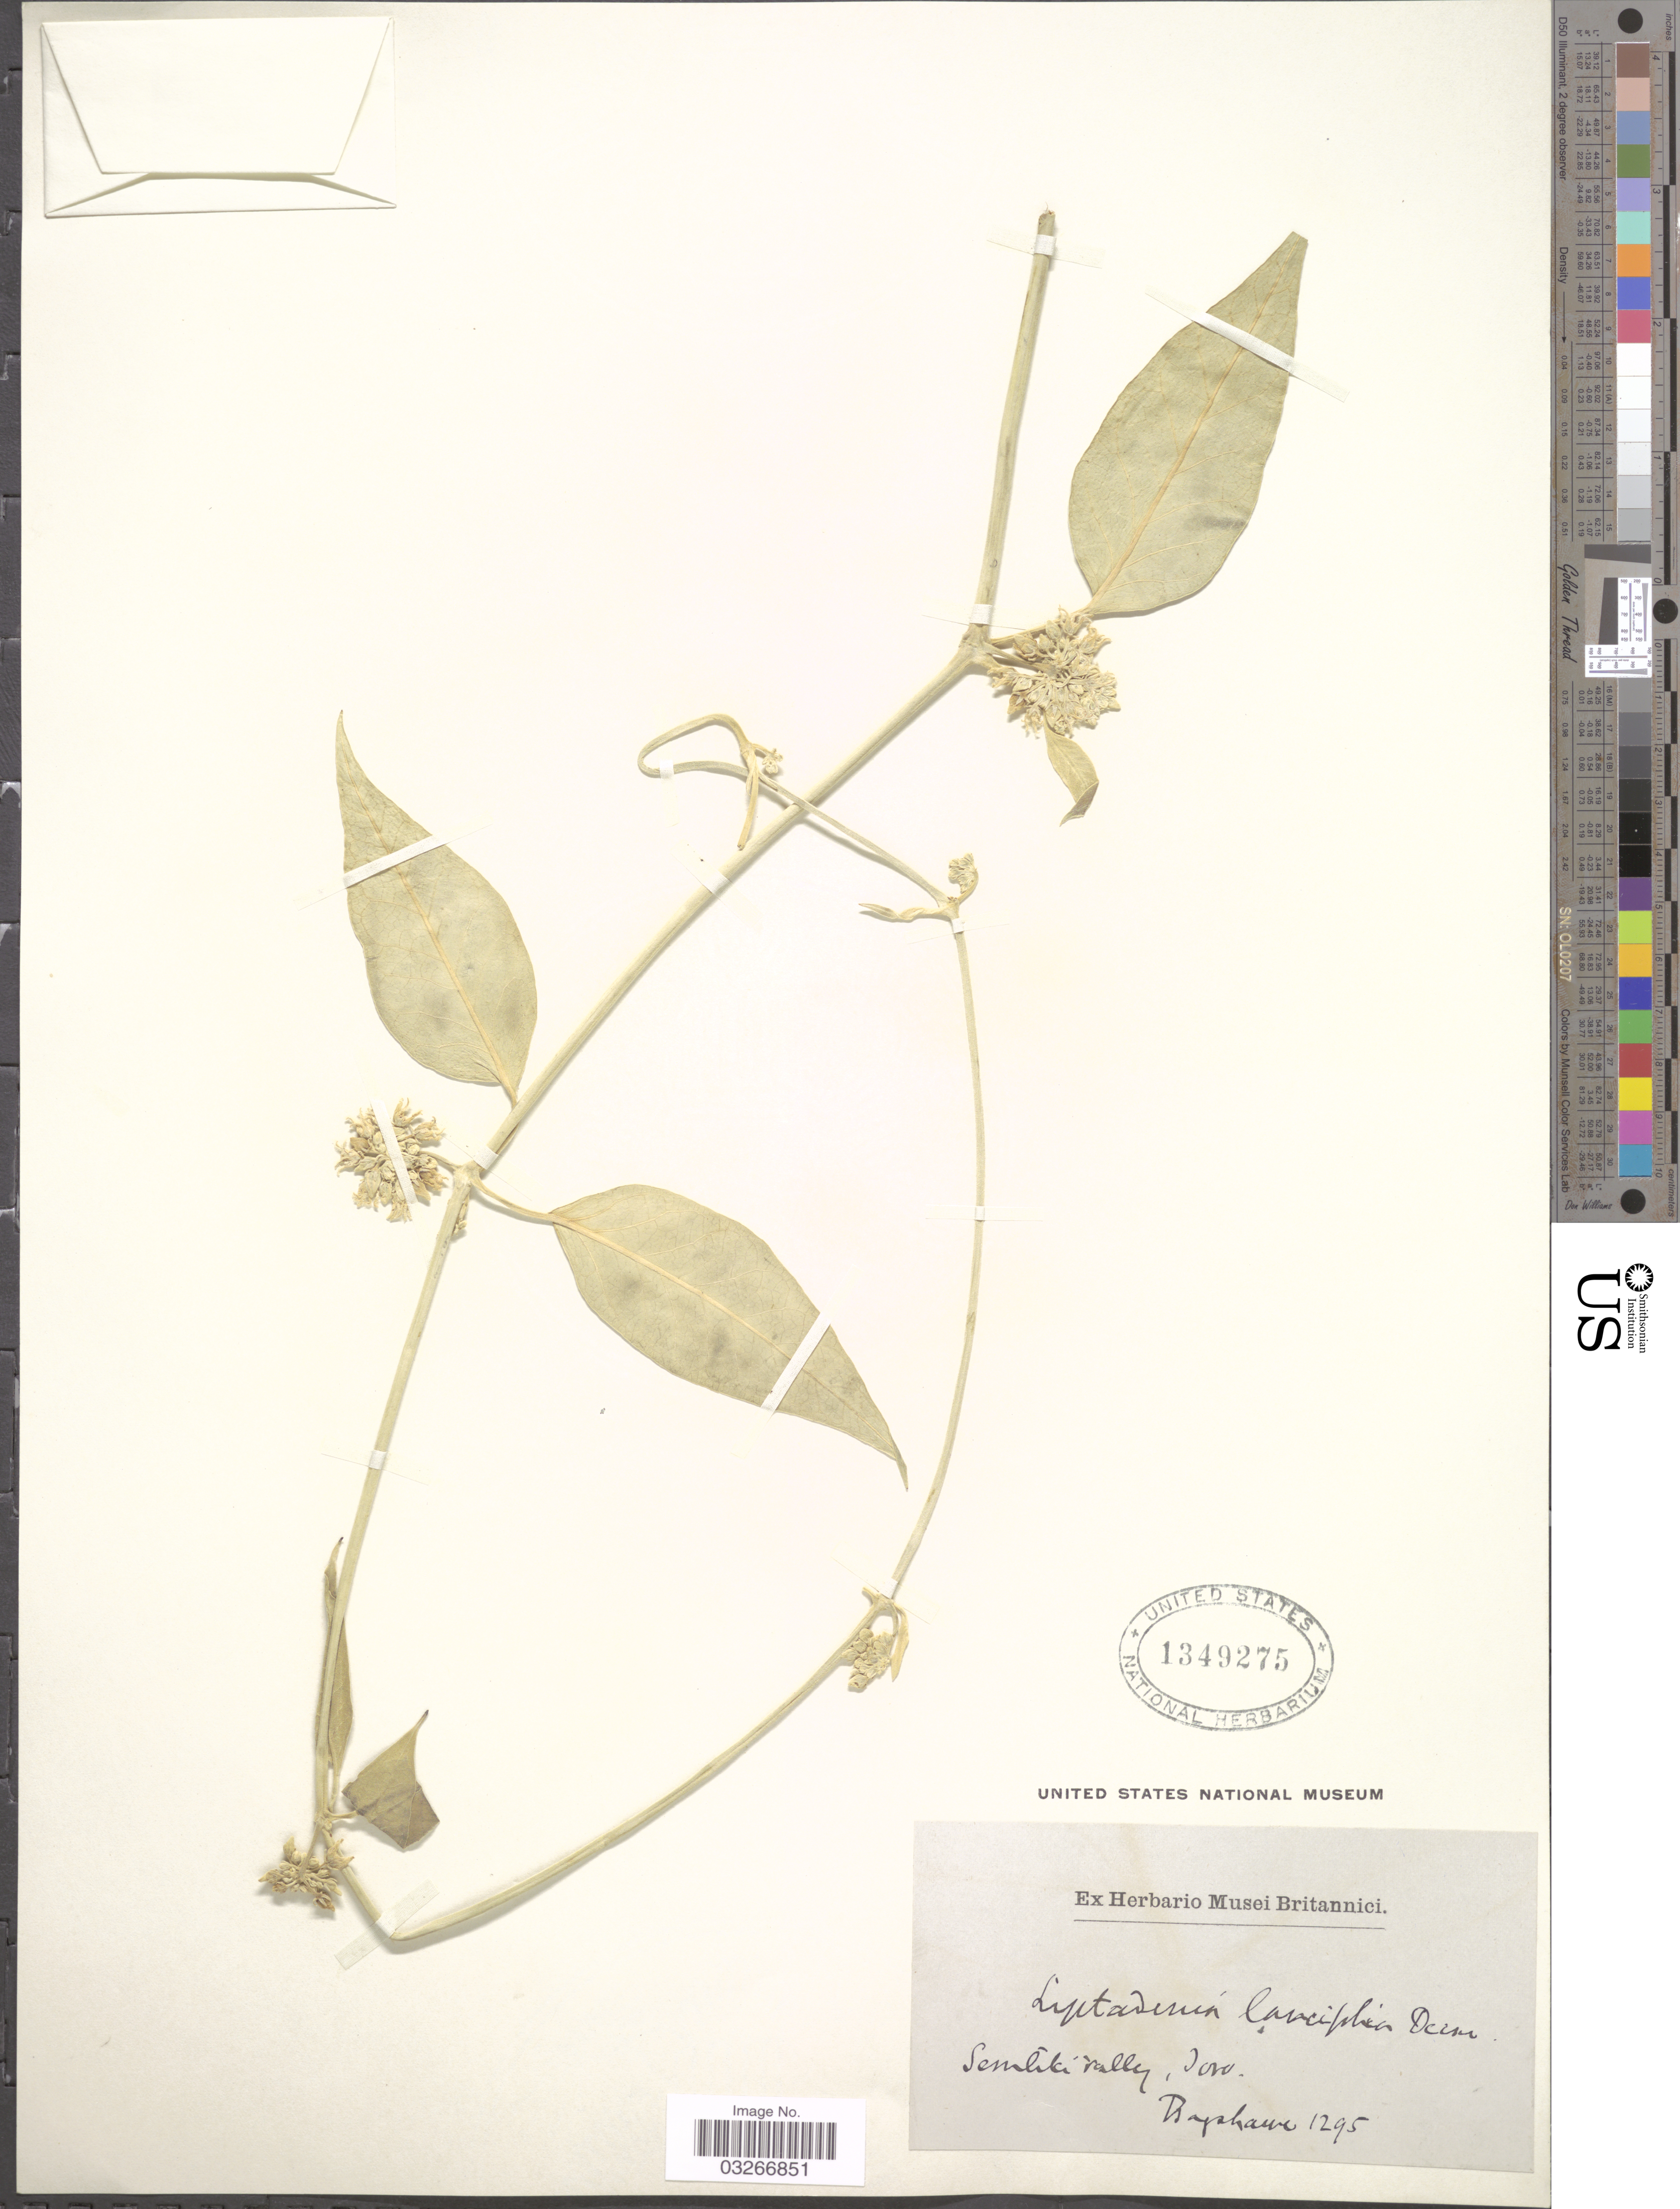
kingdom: Plantae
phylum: Tracheophyta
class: Magnoliopsida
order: Gentianales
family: Apocynaceae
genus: Leptadenia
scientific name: Leptadenia lancifolia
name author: (Schumach.) Decne.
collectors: -. Brayshaw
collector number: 1295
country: Uganda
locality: Semliki valley, Toro.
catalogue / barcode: US 1349275